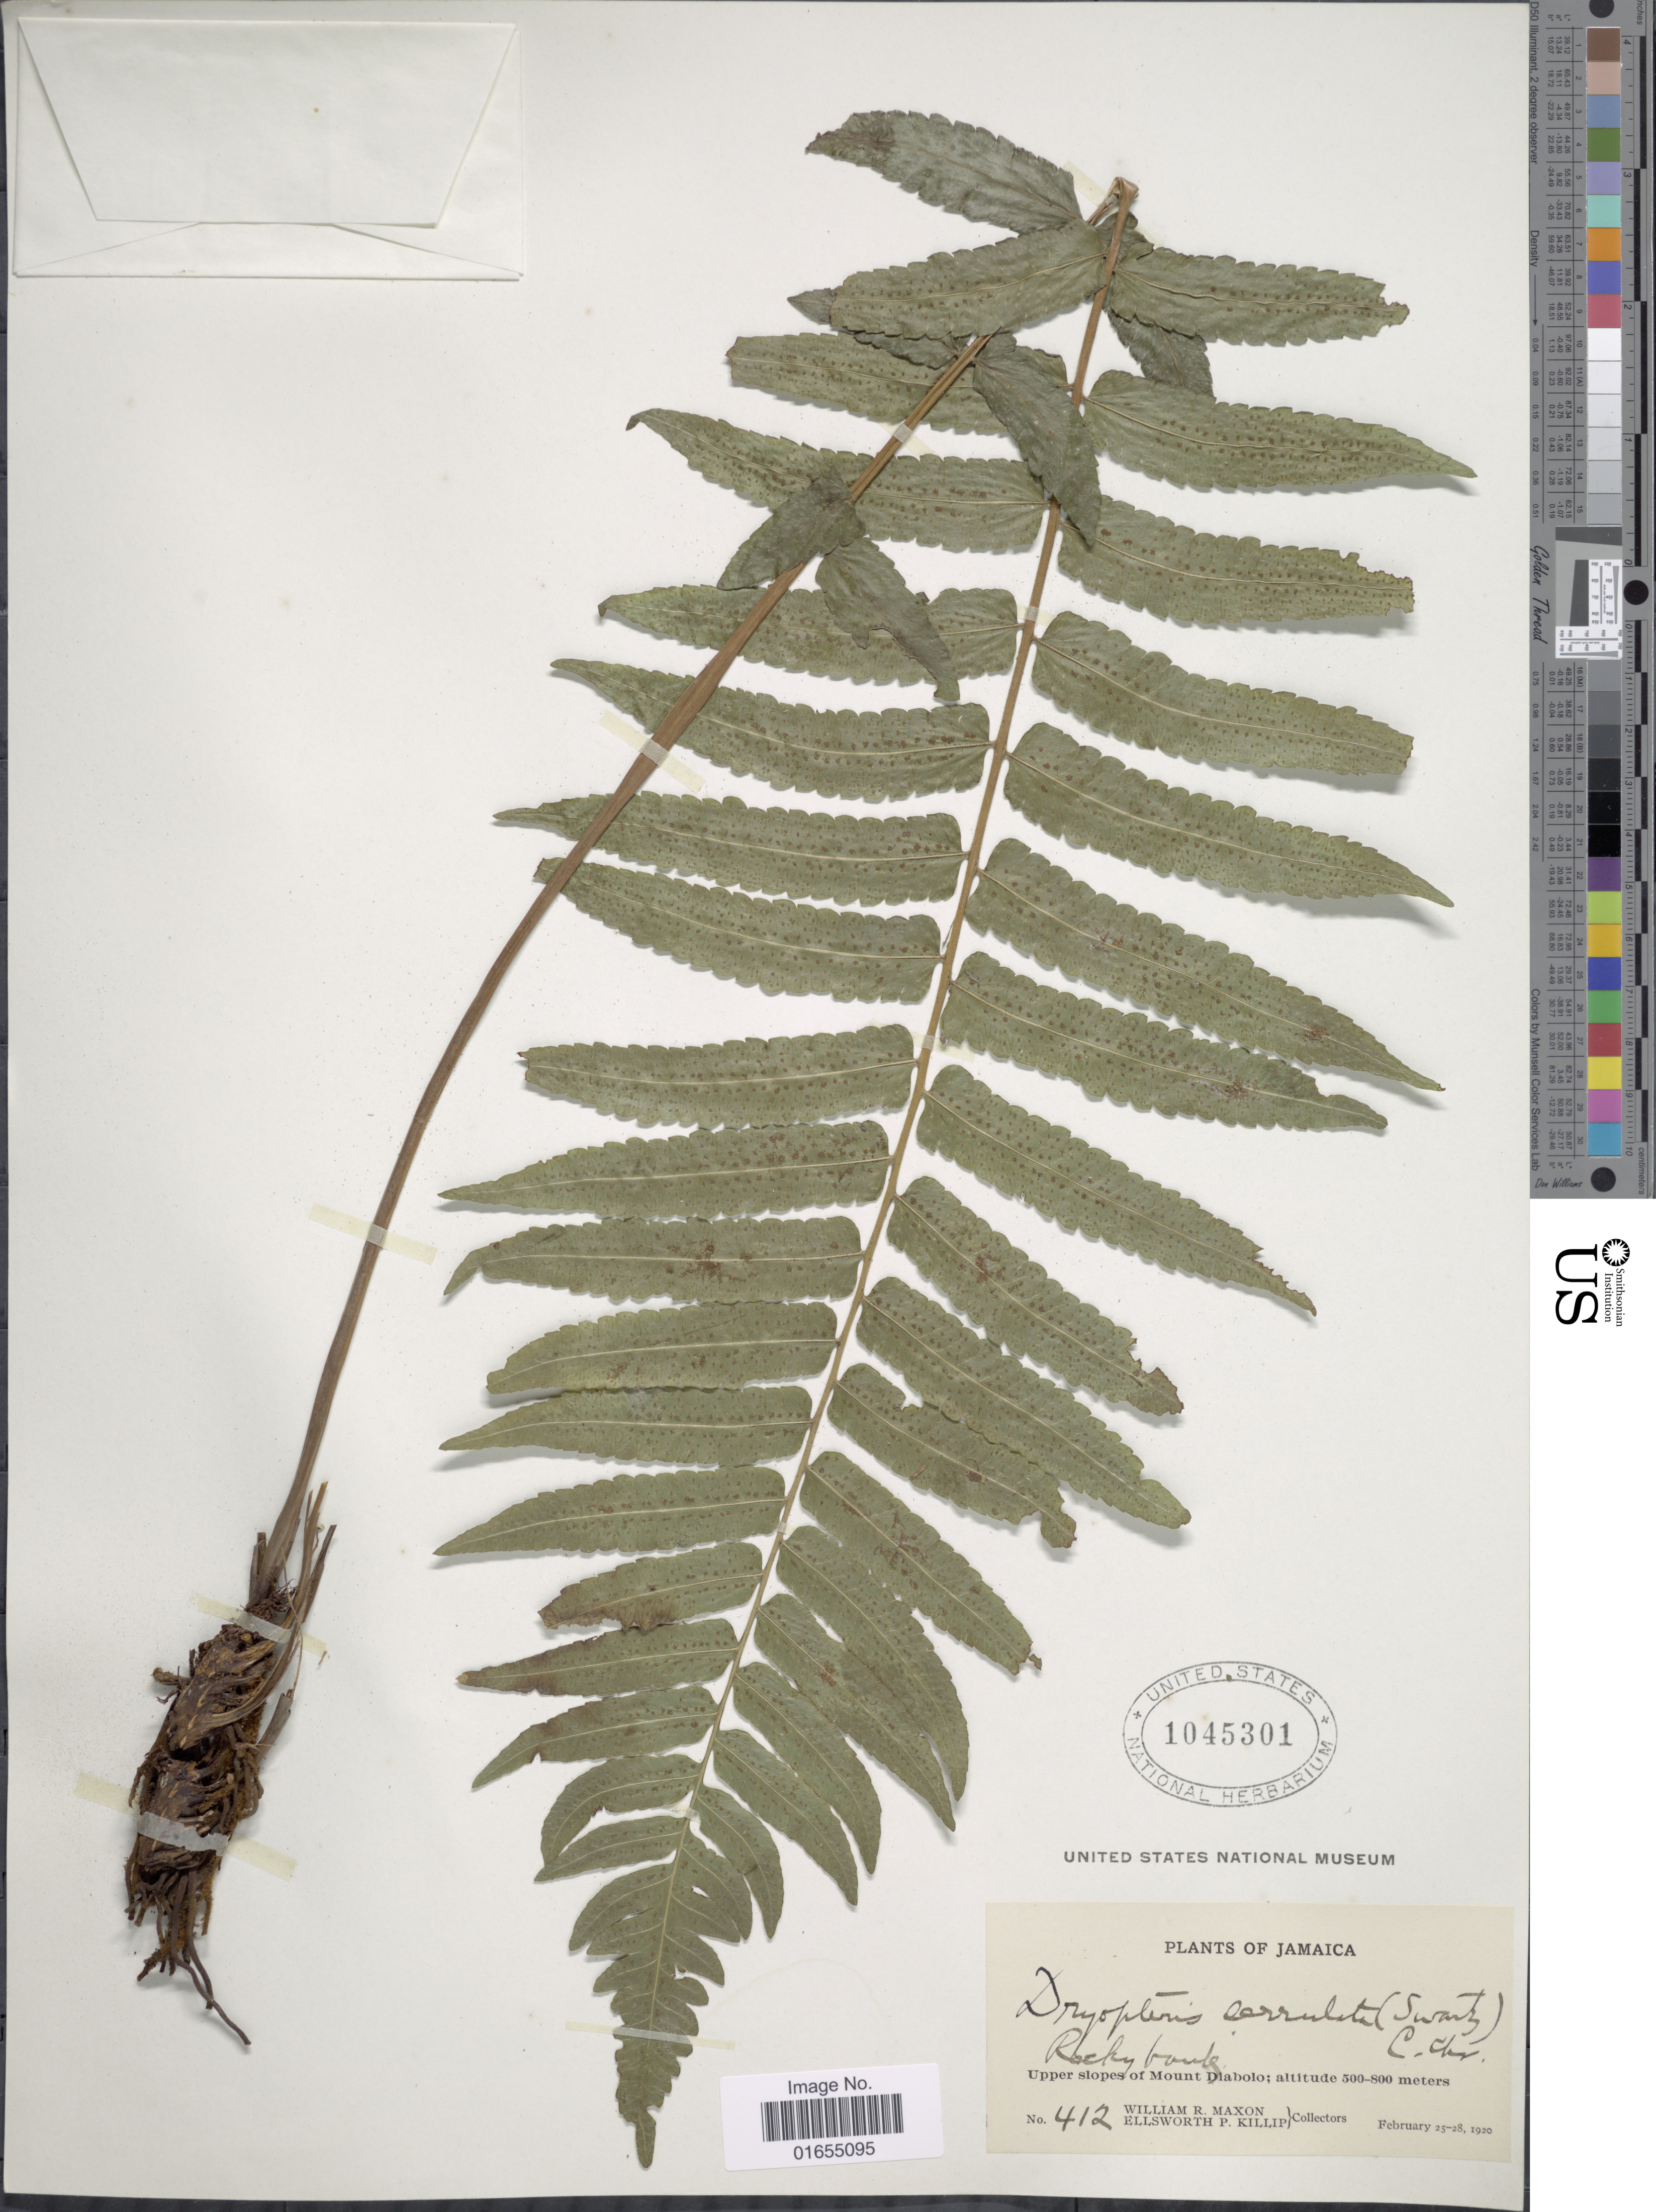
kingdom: Plantae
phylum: Tracheophyta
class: Polypodiopsida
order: Polypodiales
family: Thelypteridaceae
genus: Goniopteris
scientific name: Goniopteris serrulata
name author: (Sw.) J. Sm.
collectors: W. R. Maxon & E. P. Killip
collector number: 412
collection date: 1920-02-25/1920-02-28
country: Jamaica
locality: Upper slopes of Mount Diabolo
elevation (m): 500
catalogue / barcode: US 1045301